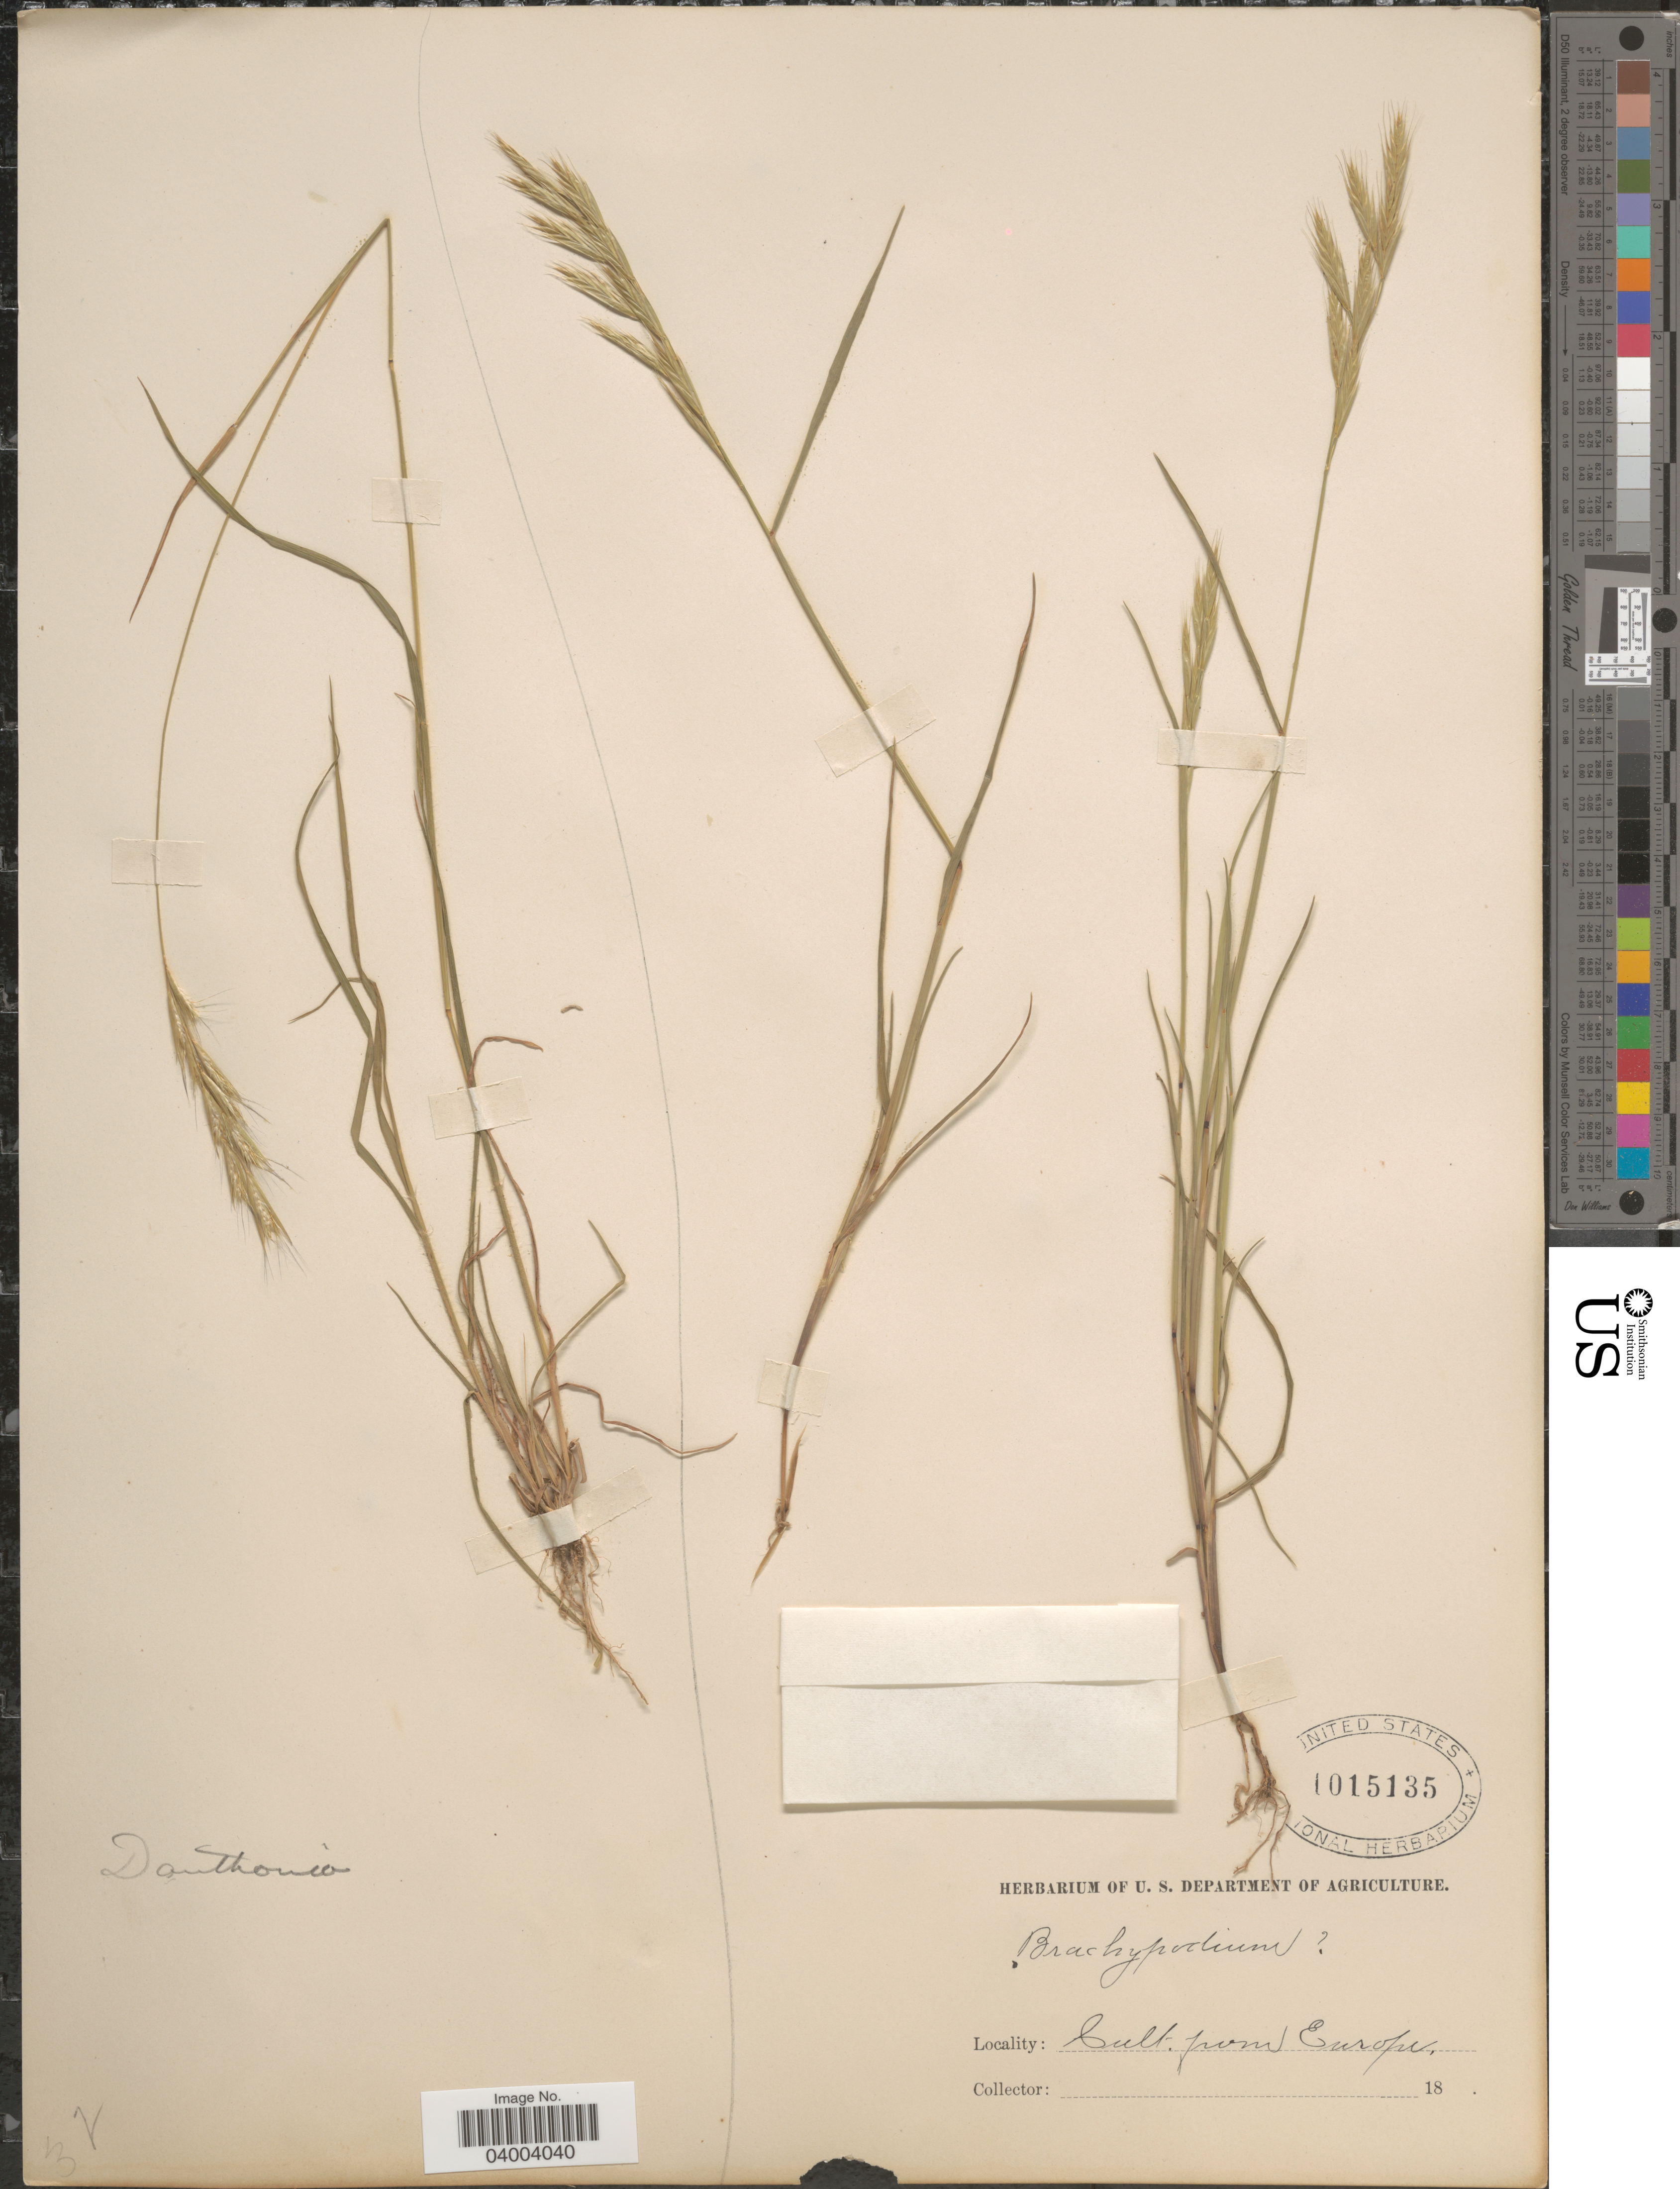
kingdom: Plantae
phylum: Tracheophyta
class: Liliopsida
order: Poales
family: Poaceae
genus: Brachypodium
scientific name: Brachypodium sp.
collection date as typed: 18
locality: Cult. from Europe.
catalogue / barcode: US 1015135